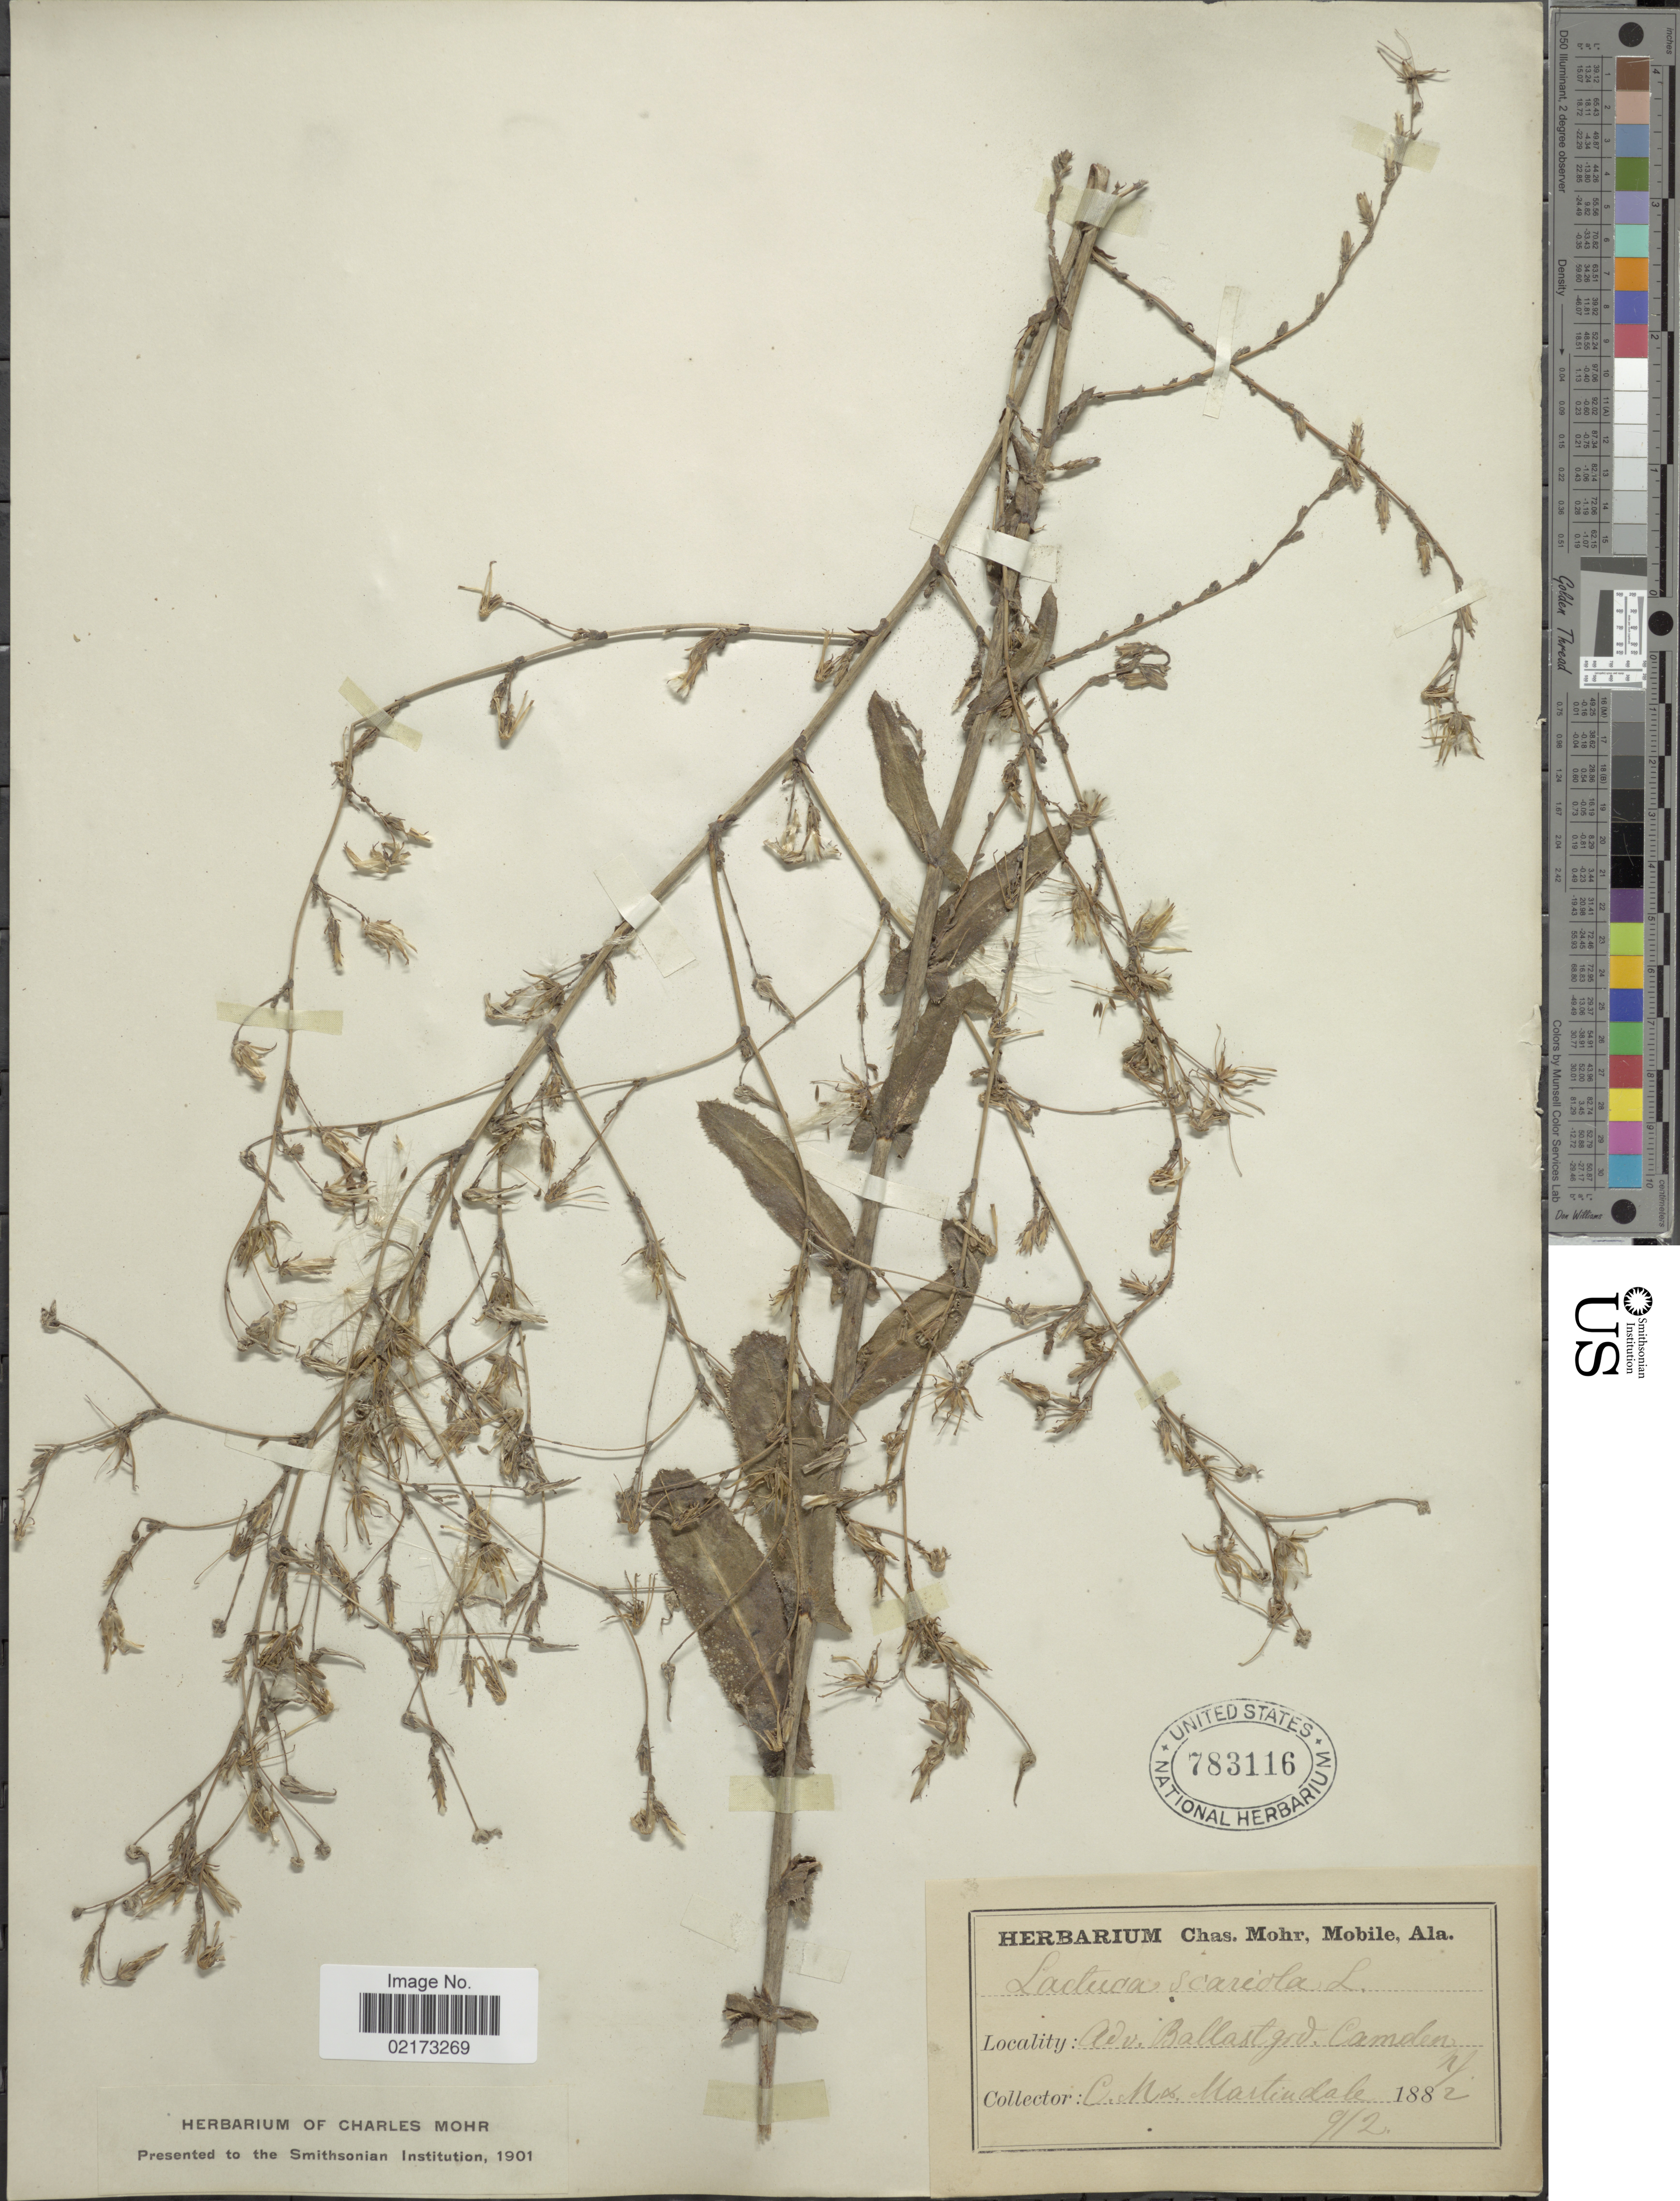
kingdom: Plantae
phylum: Tracheophyta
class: Magnoliopsida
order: Asterales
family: Asteraceae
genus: Lactuca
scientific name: Lactuca serriola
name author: L.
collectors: Mohr, C. T. (herbarium) & Martindale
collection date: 1882-09-02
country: United States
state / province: New Jersey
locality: Camden, N. J.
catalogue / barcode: US 783116